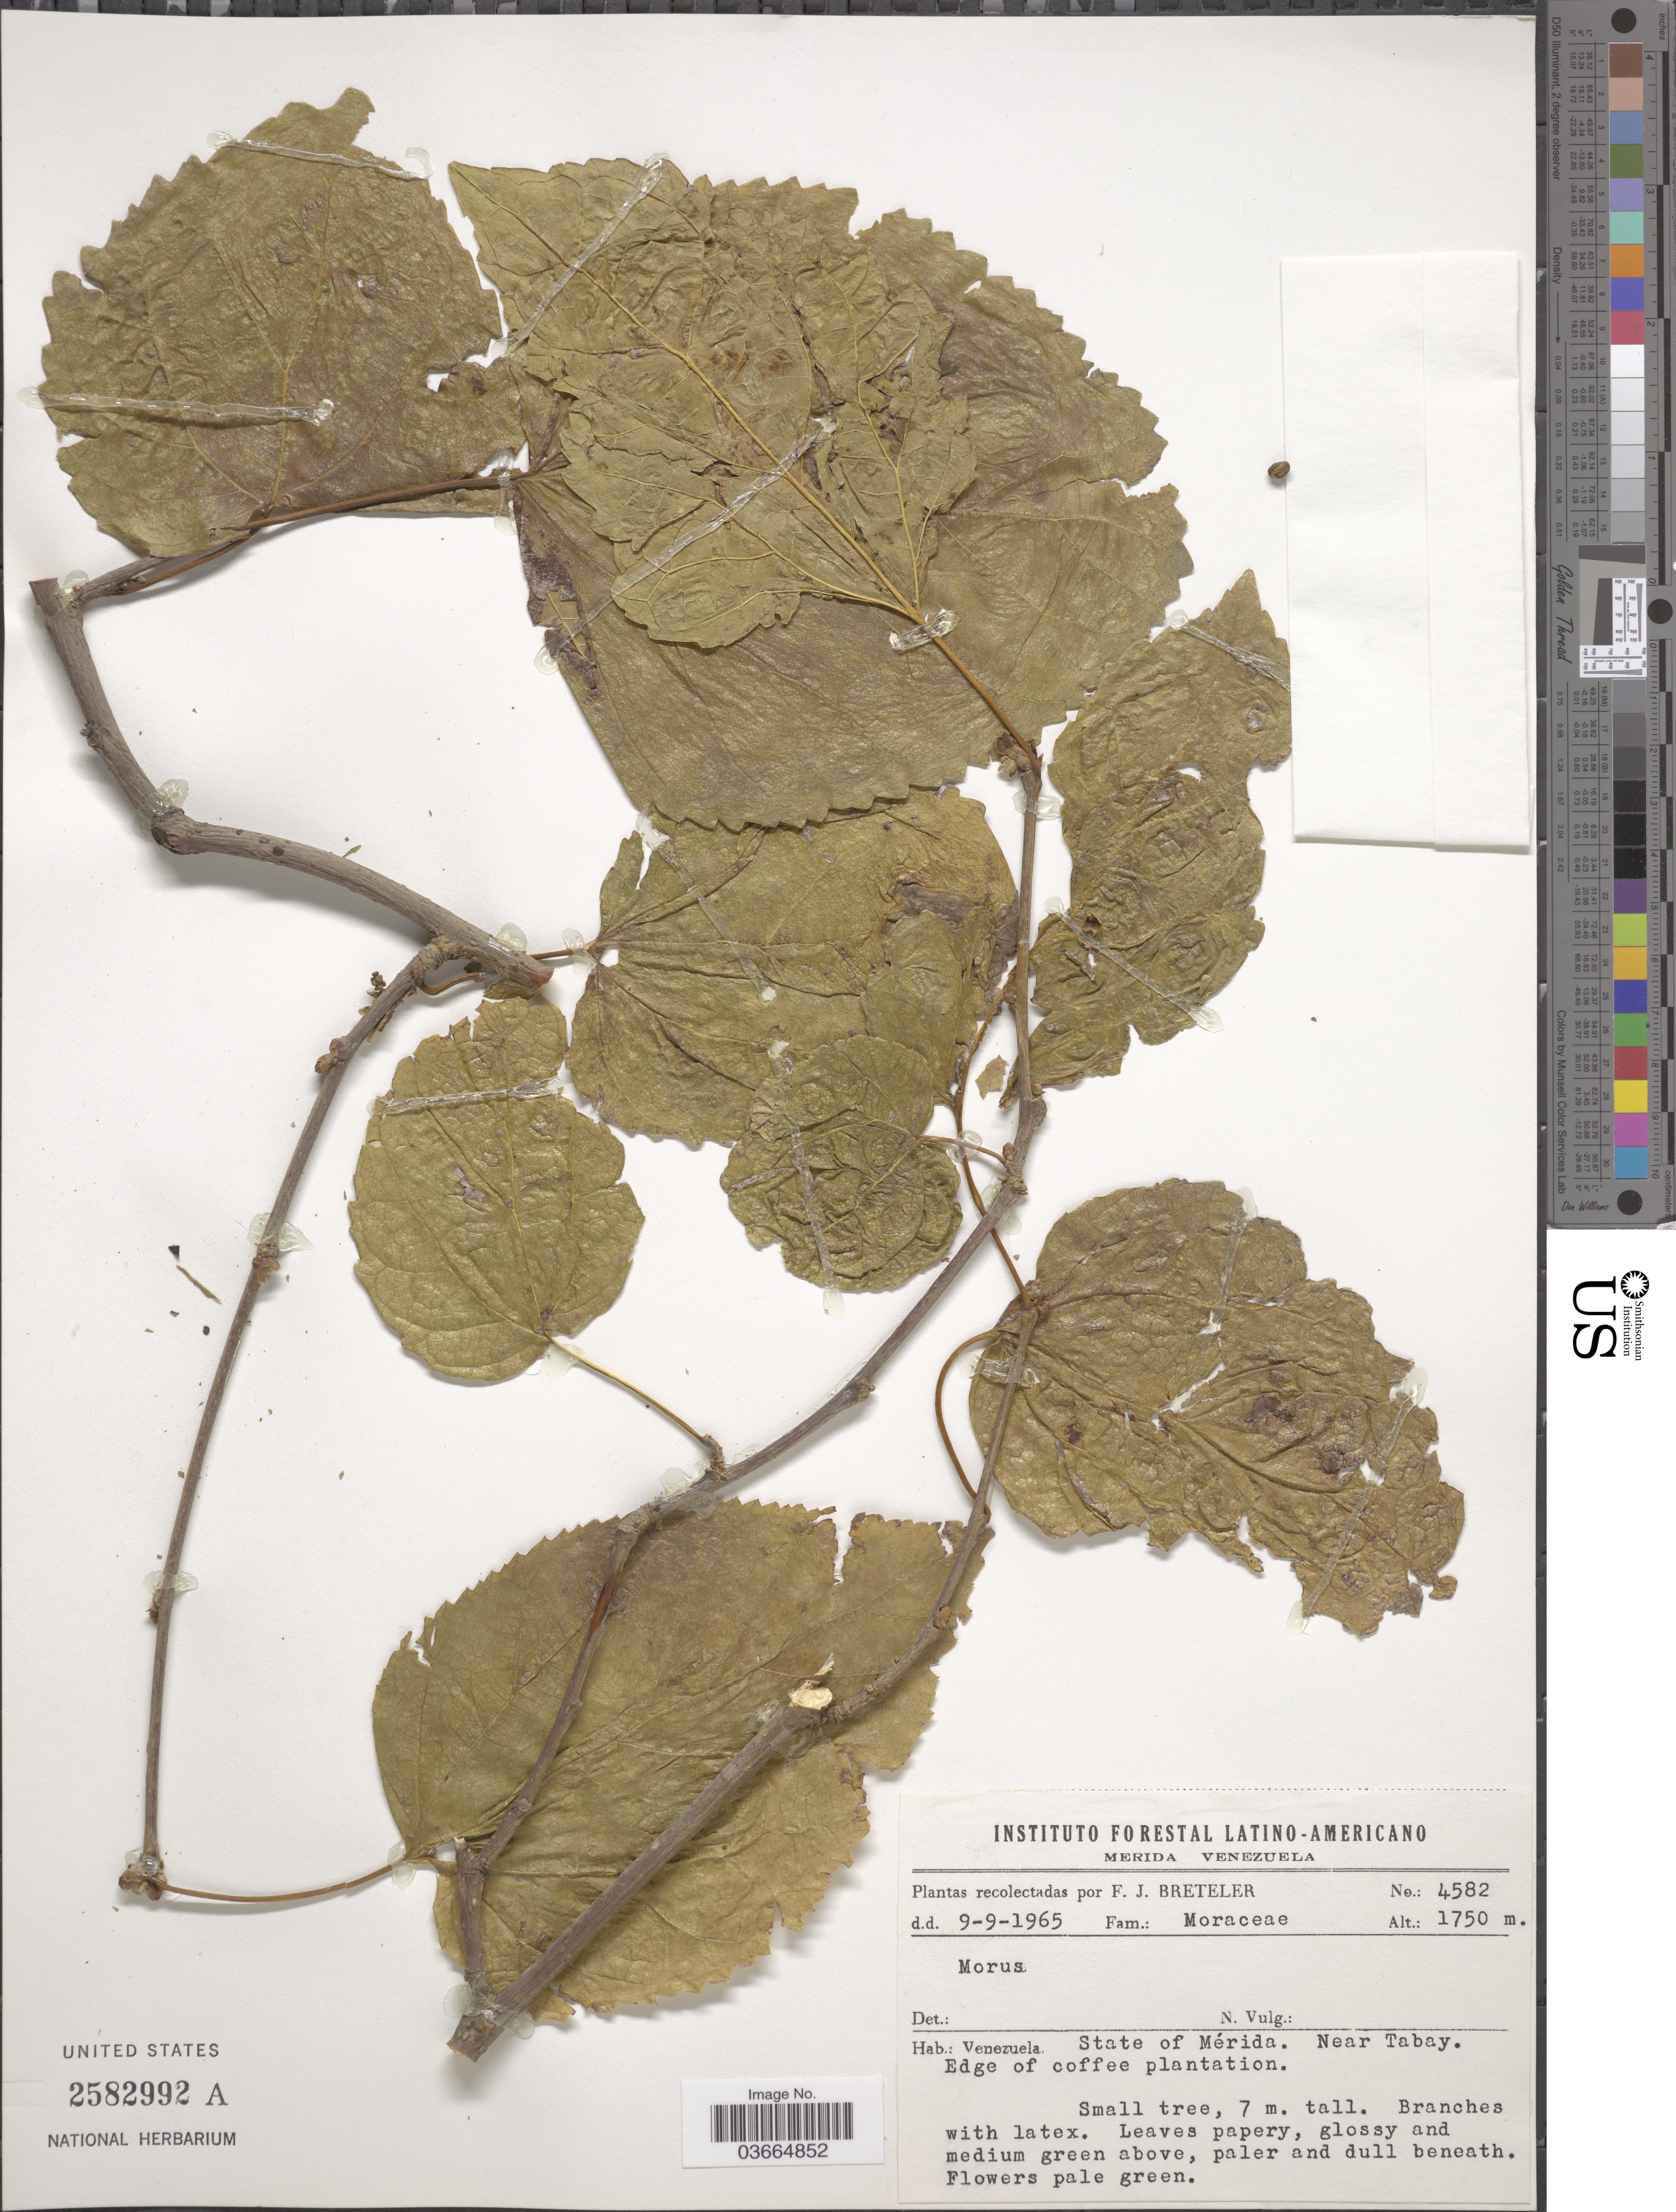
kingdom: Plantae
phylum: Tracheophyta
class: Magnoliopsida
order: Rosales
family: Moraceae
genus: Morus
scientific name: Morus sp.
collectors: F. J. Breteler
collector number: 4582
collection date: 1965-09-09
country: Venezuela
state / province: Merida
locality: State of Mérida. Near Tabay. Edge of coffee plantation.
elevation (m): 1750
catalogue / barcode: US 2582992A